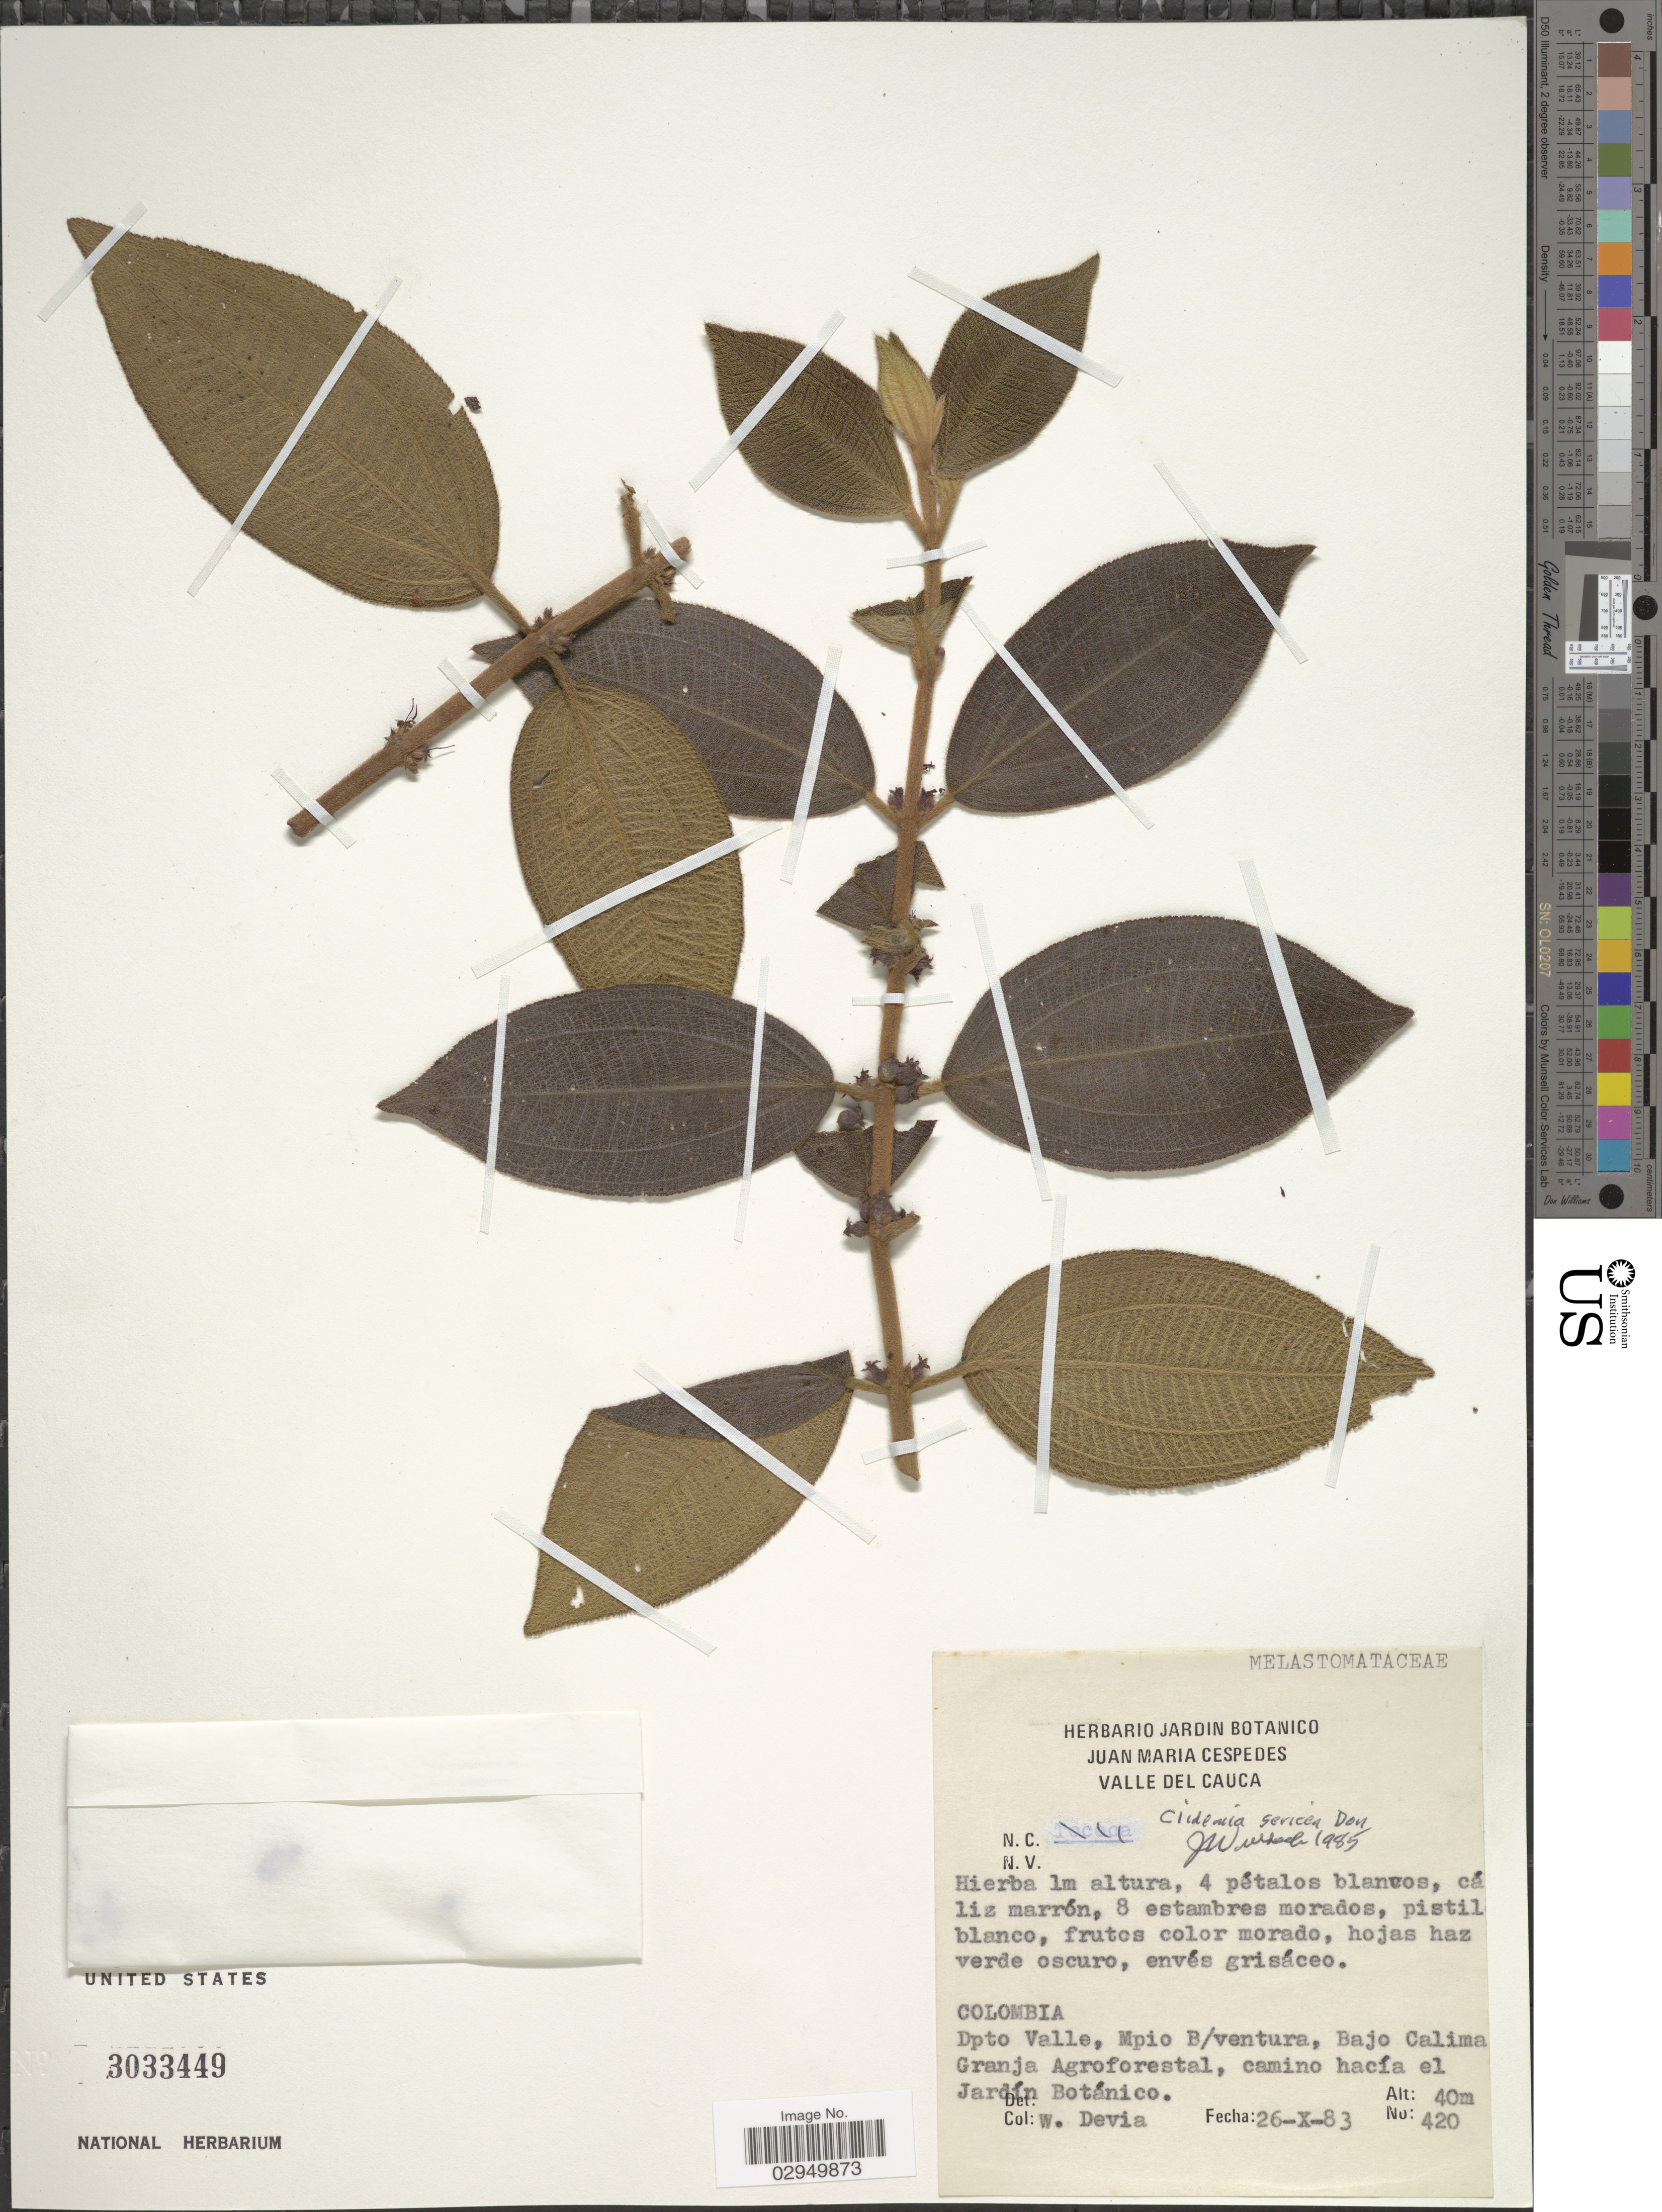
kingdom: Plantae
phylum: Tracheophyta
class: Magnoliopsida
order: Myrtales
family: Melastomataceae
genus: Clidemia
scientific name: Clidemia sericea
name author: D. Don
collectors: W. Devia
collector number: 420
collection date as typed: Transcribed d/m/y: 26/10/83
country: Colombia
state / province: Valle del Cauca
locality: Dpto Valle, Mpio B/ventura, Bajo Calima Granja Agroforestal, camino hacía el Jardín Botánico.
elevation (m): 40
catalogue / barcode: US 3033449